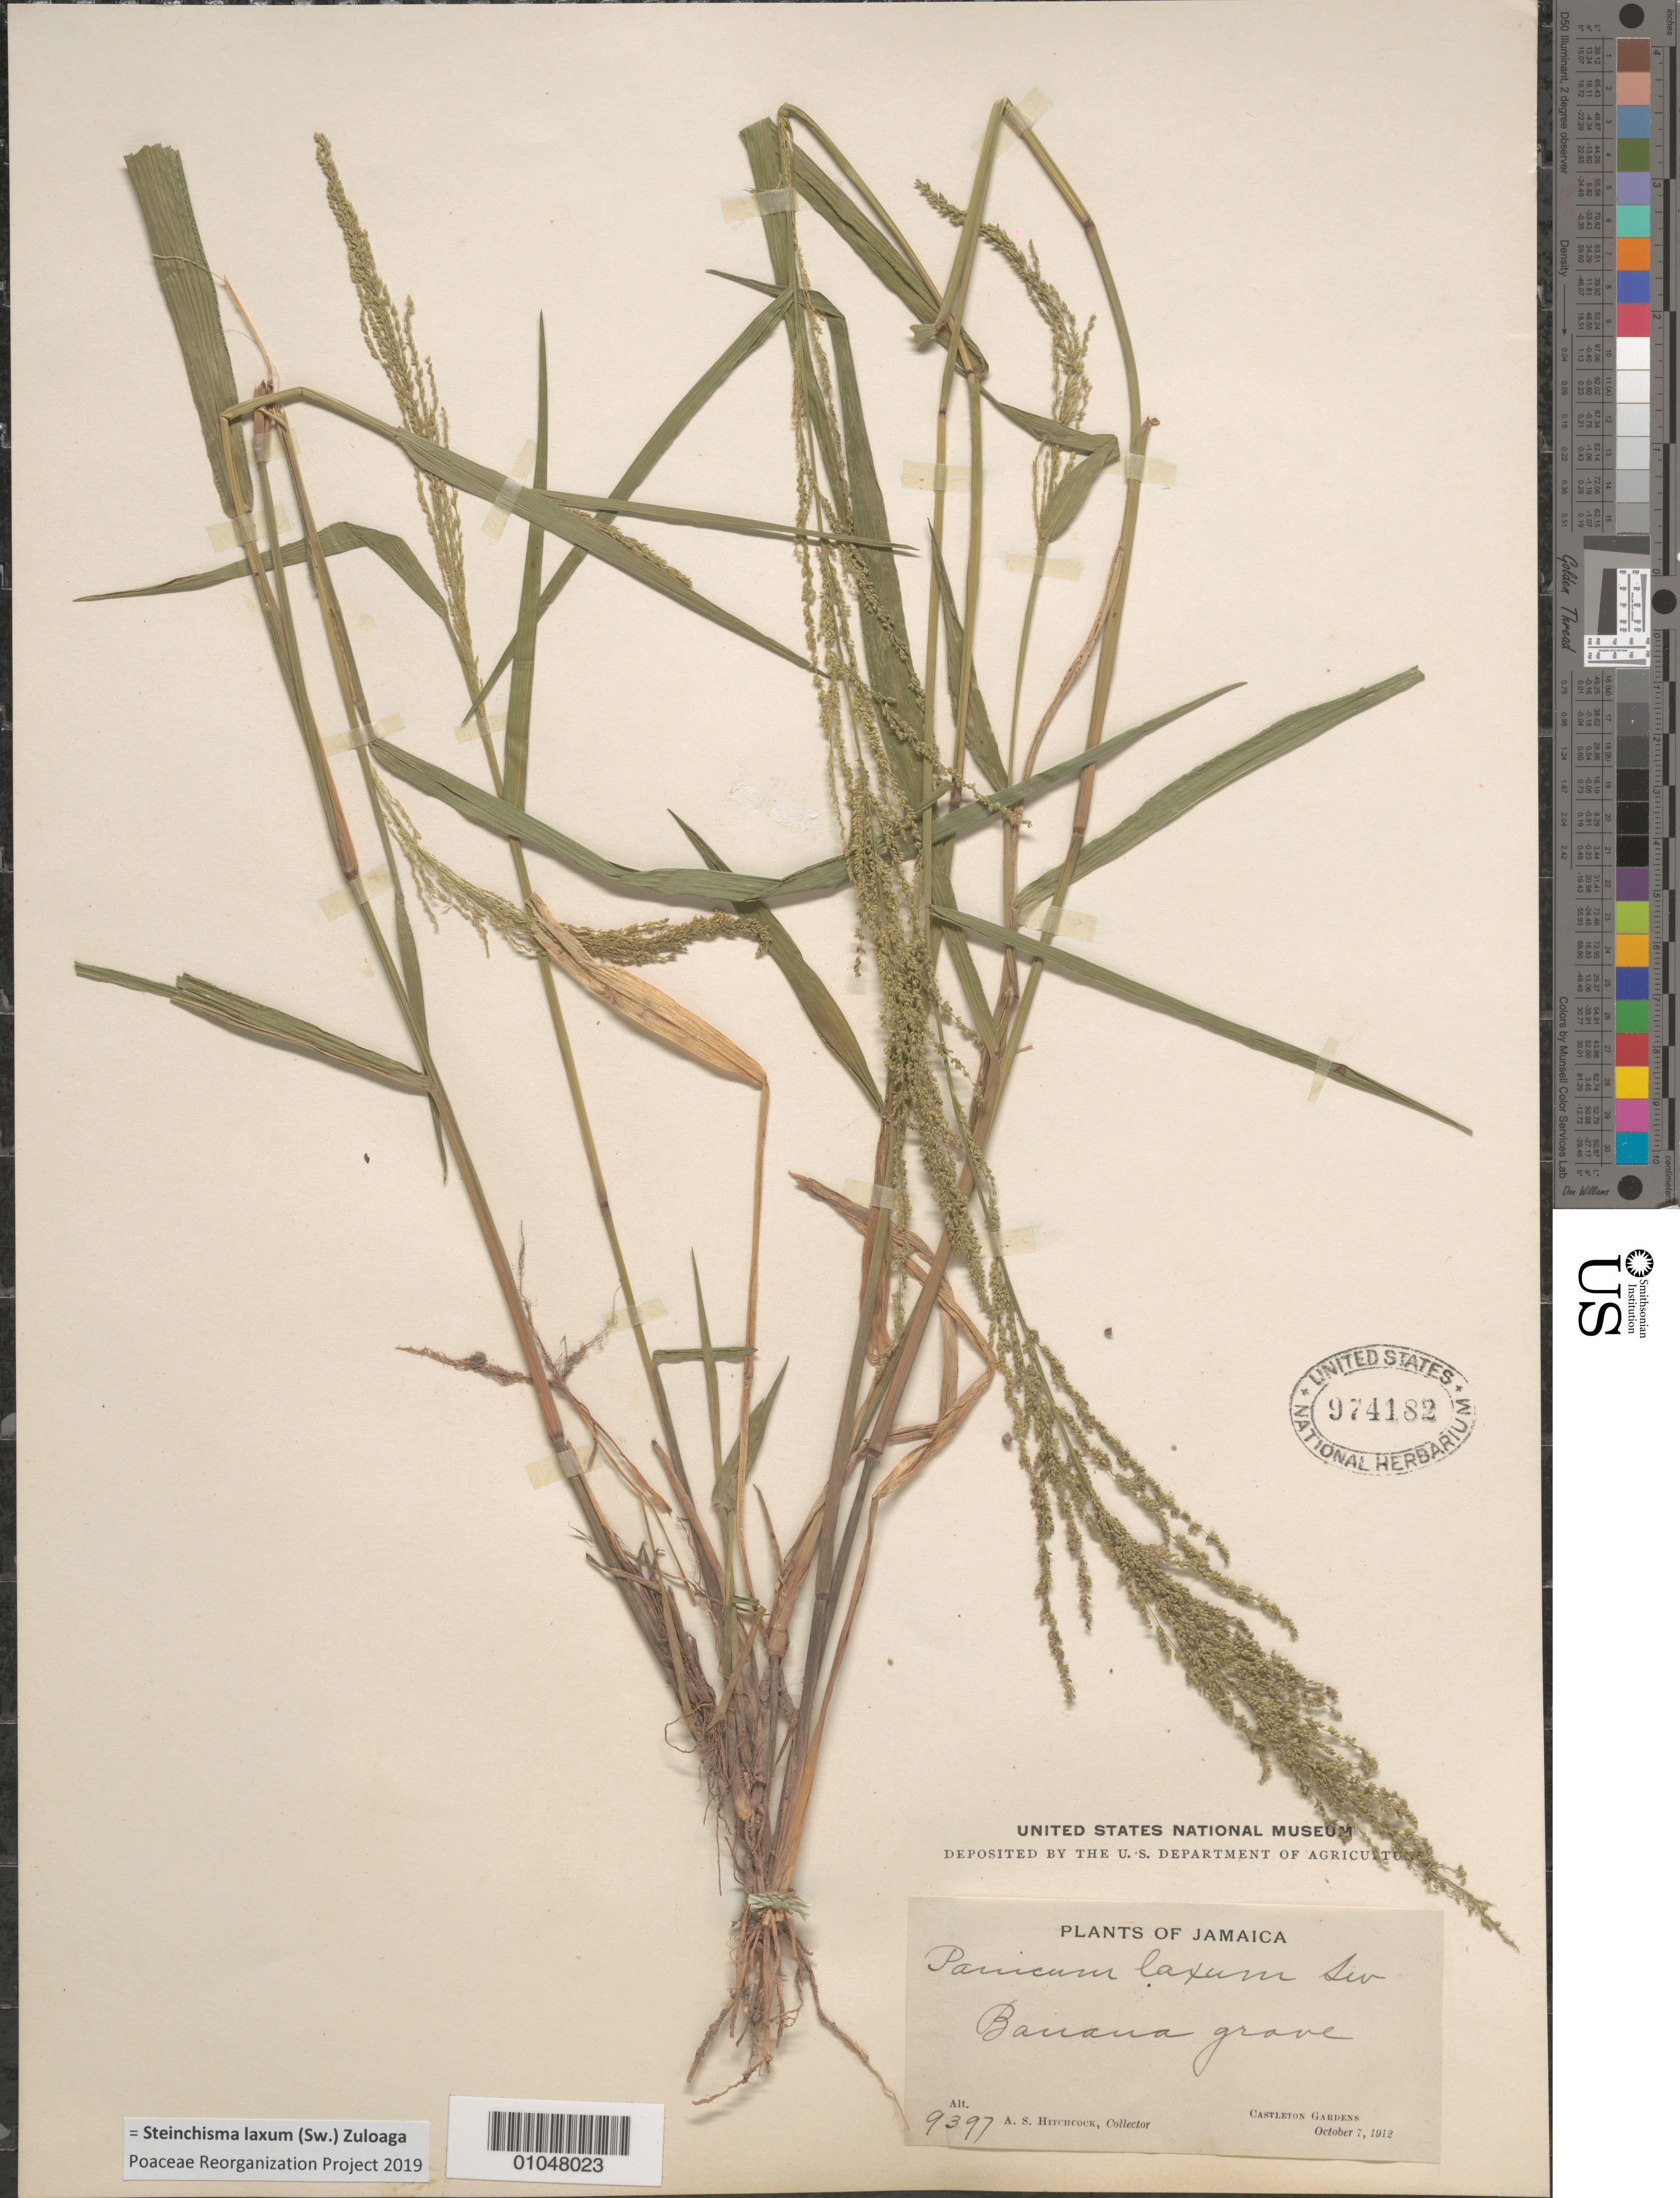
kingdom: Plantae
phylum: Tracheophyta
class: Liliopsida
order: Poales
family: Poaceae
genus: Panicum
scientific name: Panicum laxum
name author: Sw.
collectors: A. S. Hitchcock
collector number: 9397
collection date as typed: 07 Oct 1912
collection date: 1912-10-07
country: Jamaica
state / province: Saint Andrew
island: Jamaica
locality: Castleton Gardens, banana grove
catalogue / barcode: US 974182